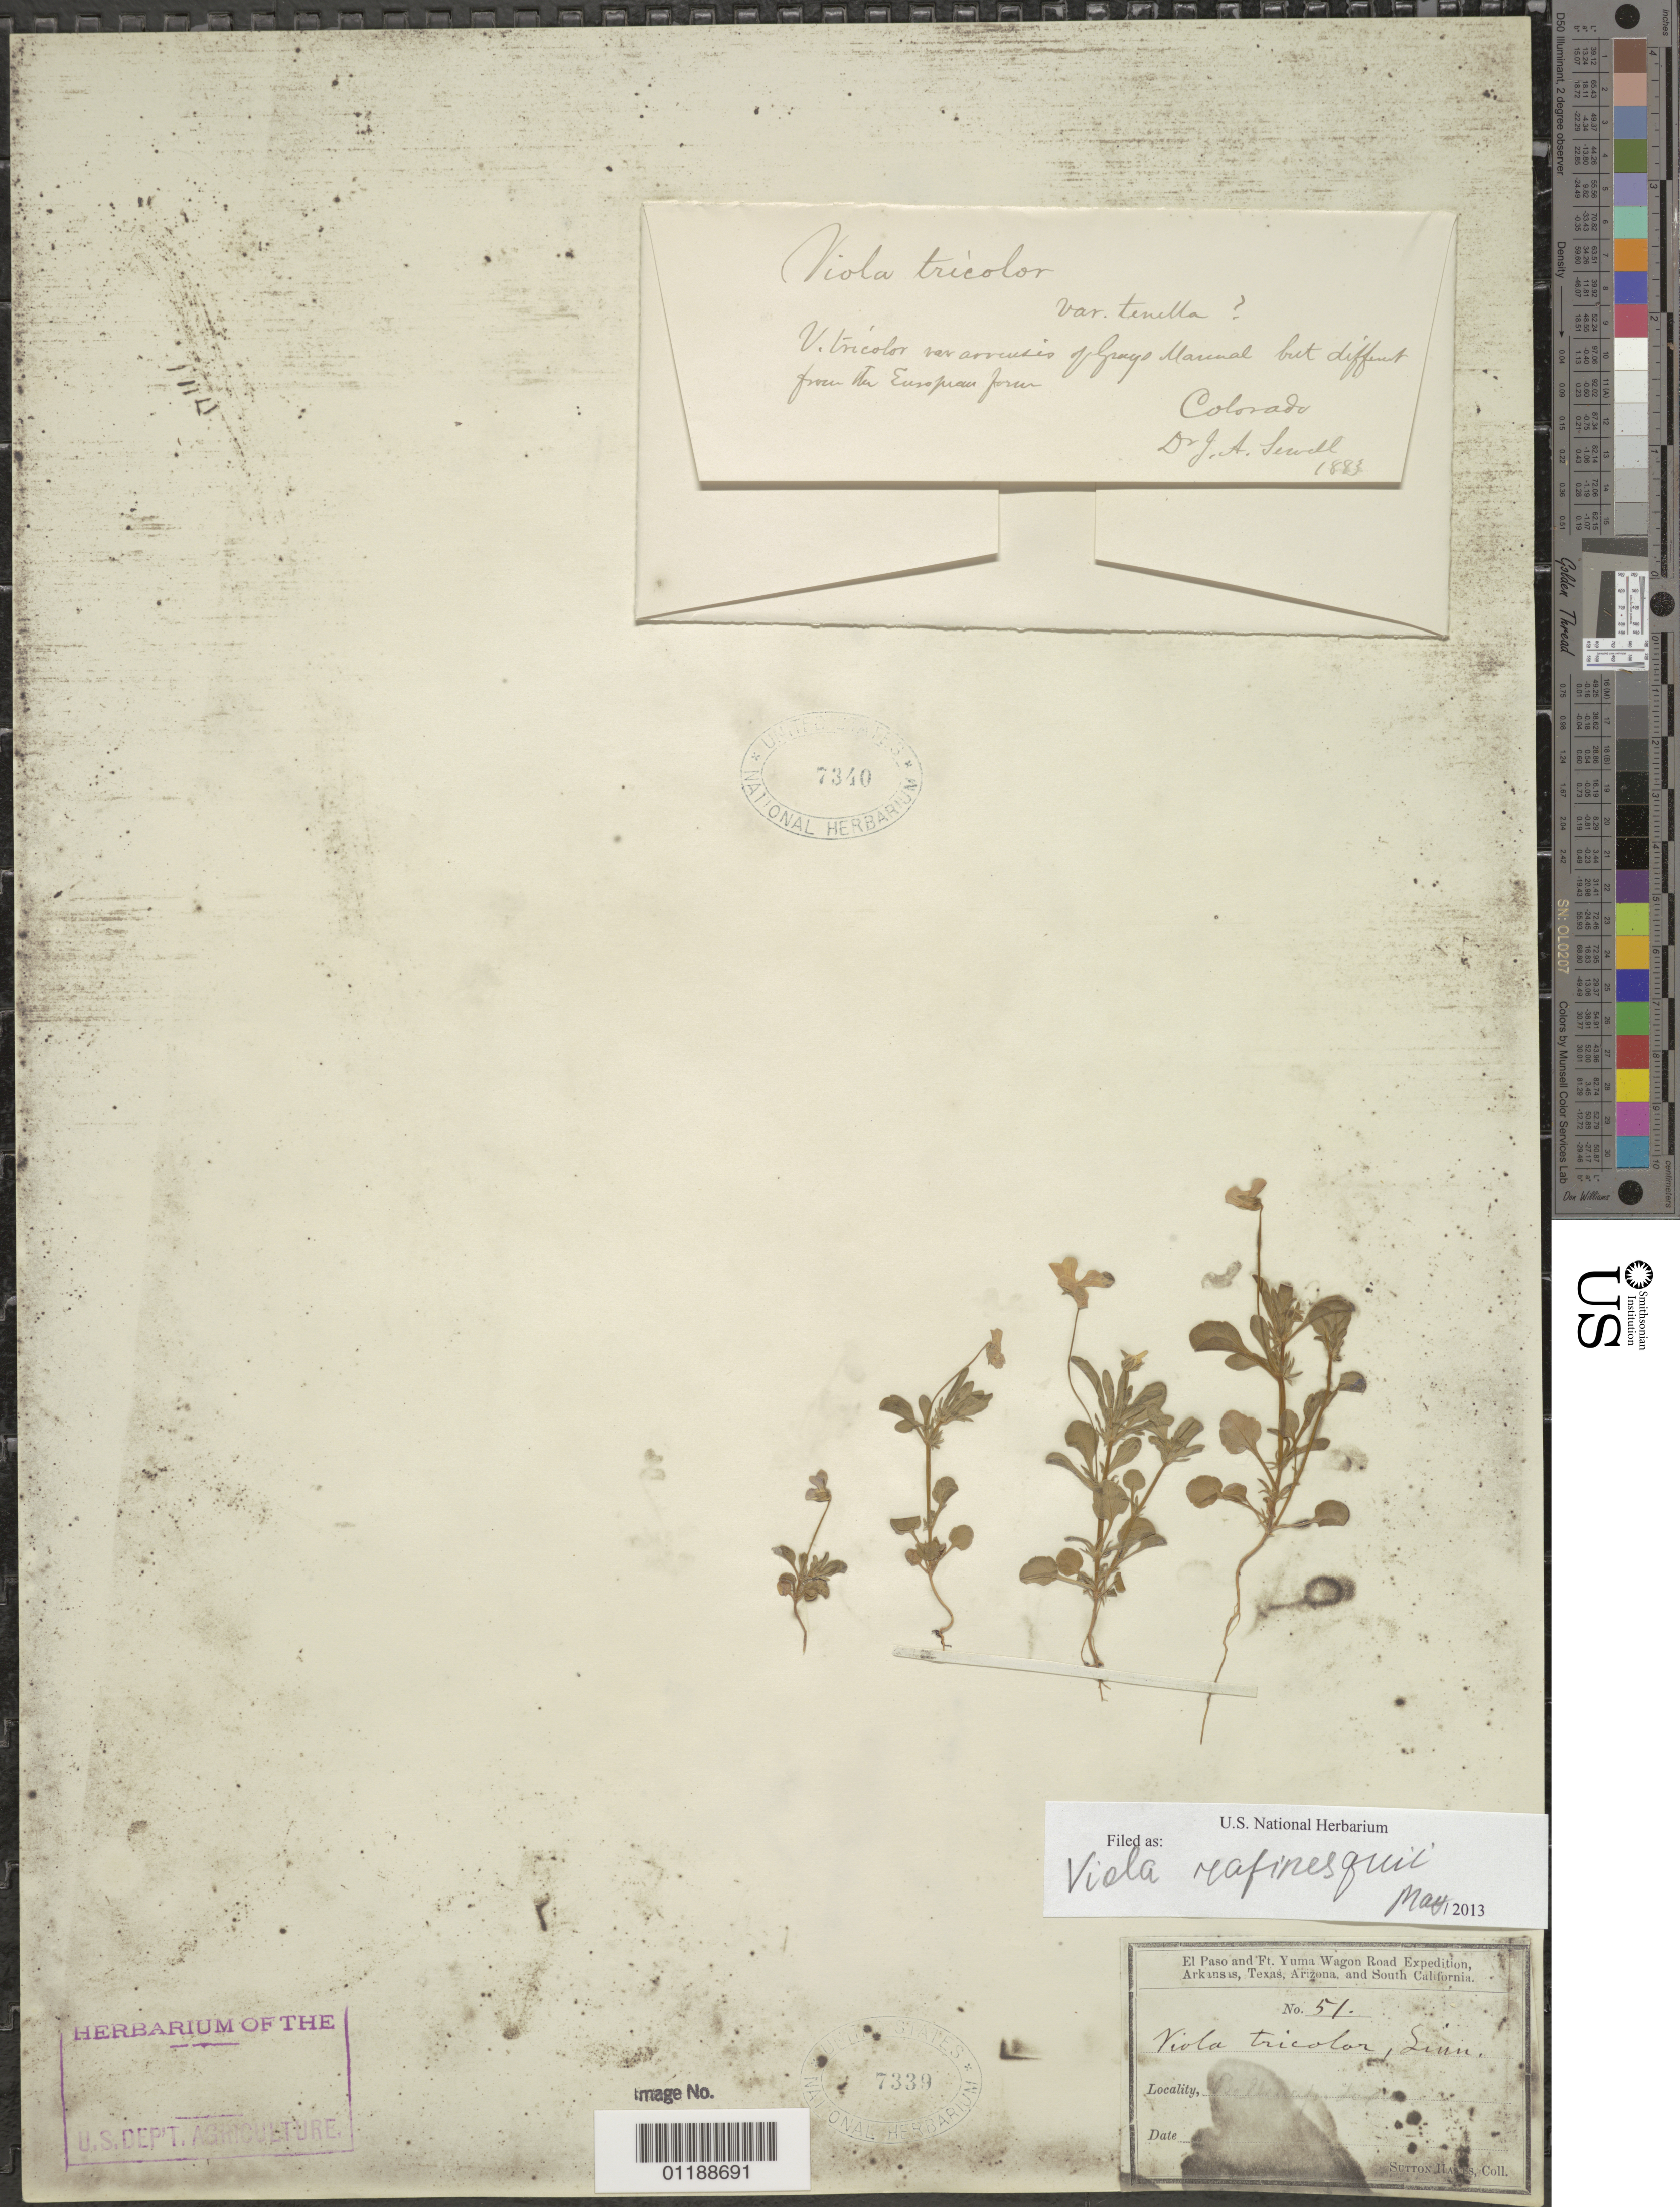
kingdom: Plantae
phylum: Tracheophyta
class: Magnoliopsida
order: Malpighiales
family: Violaceae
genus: Viola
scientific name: Viola rafinesquei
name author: Greene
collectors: J. Sewell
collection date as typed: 1833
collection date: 1883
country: United States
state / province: Colorado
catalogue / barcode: US 7340